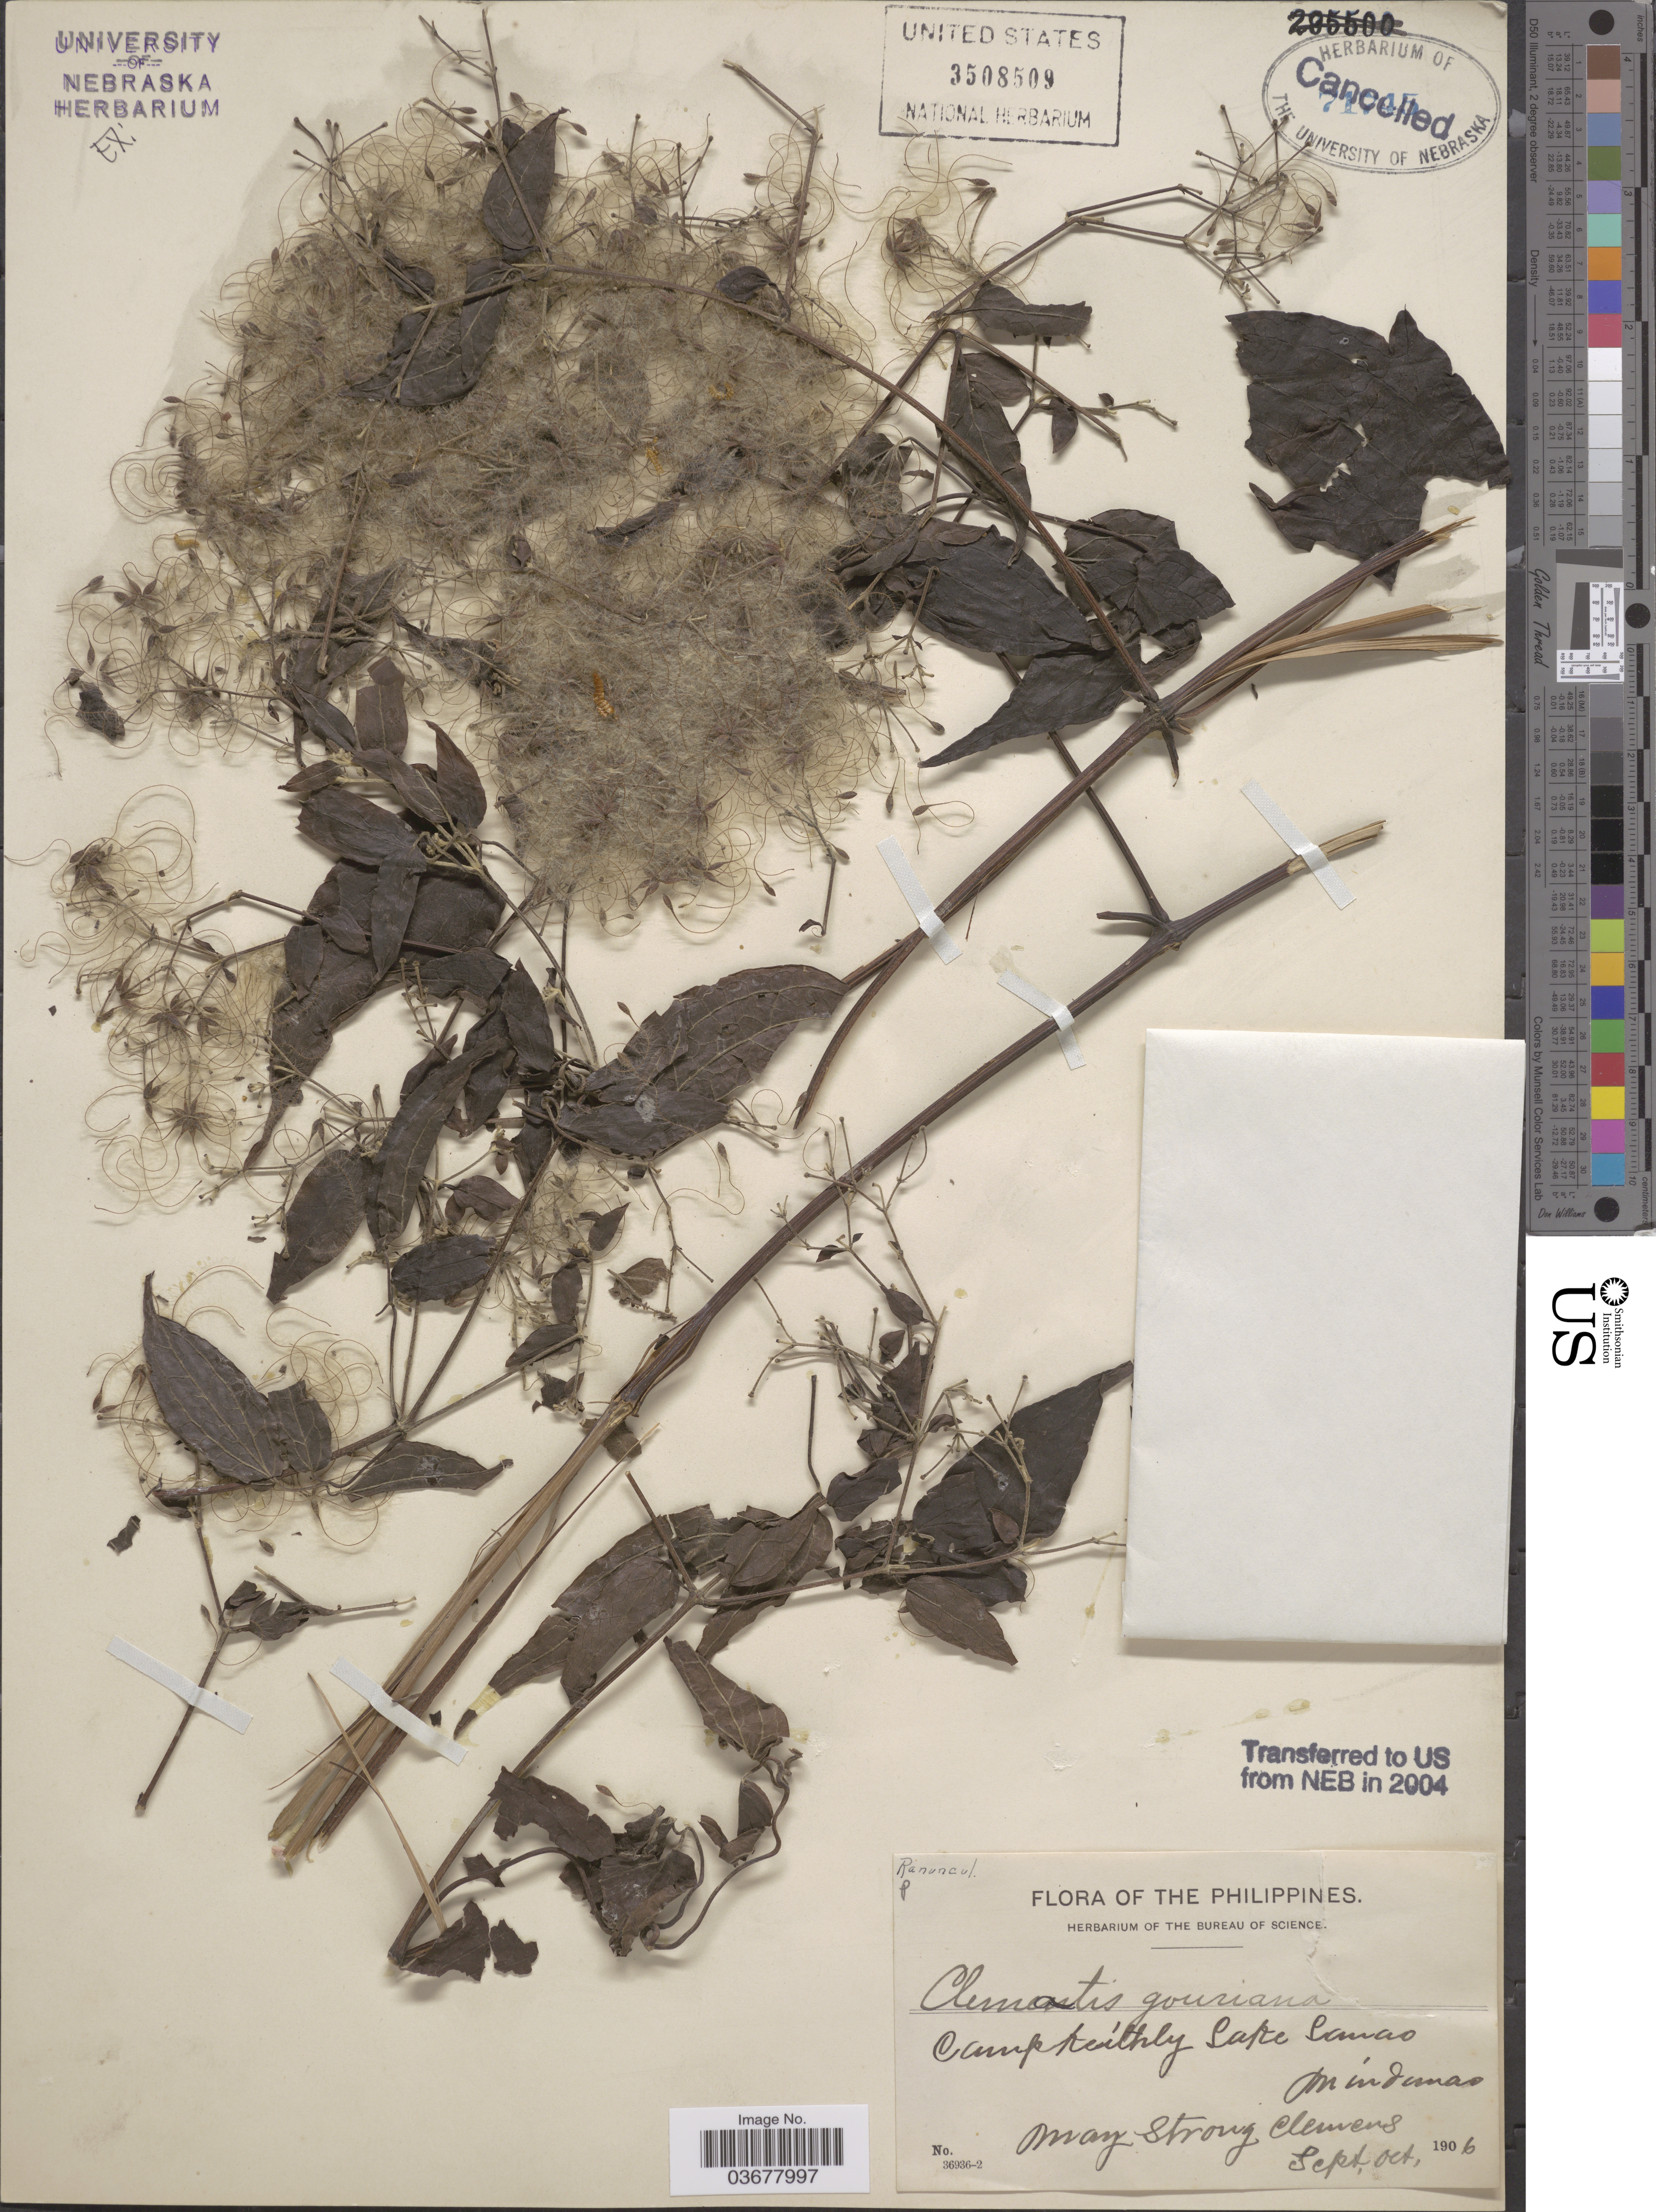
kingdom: Plantae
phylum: Tracheophyta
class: Magnoliopsida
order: Ranunculales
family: Ranunculaceae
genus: Clematis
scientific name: Clematis gouriana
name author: Roxb. ex DC.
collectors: M. S. Clemens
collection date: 1906-09/1906-10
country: Philippines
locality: Camp Keithly Lake Lanao. Mindanao.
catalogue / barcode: US 3508509